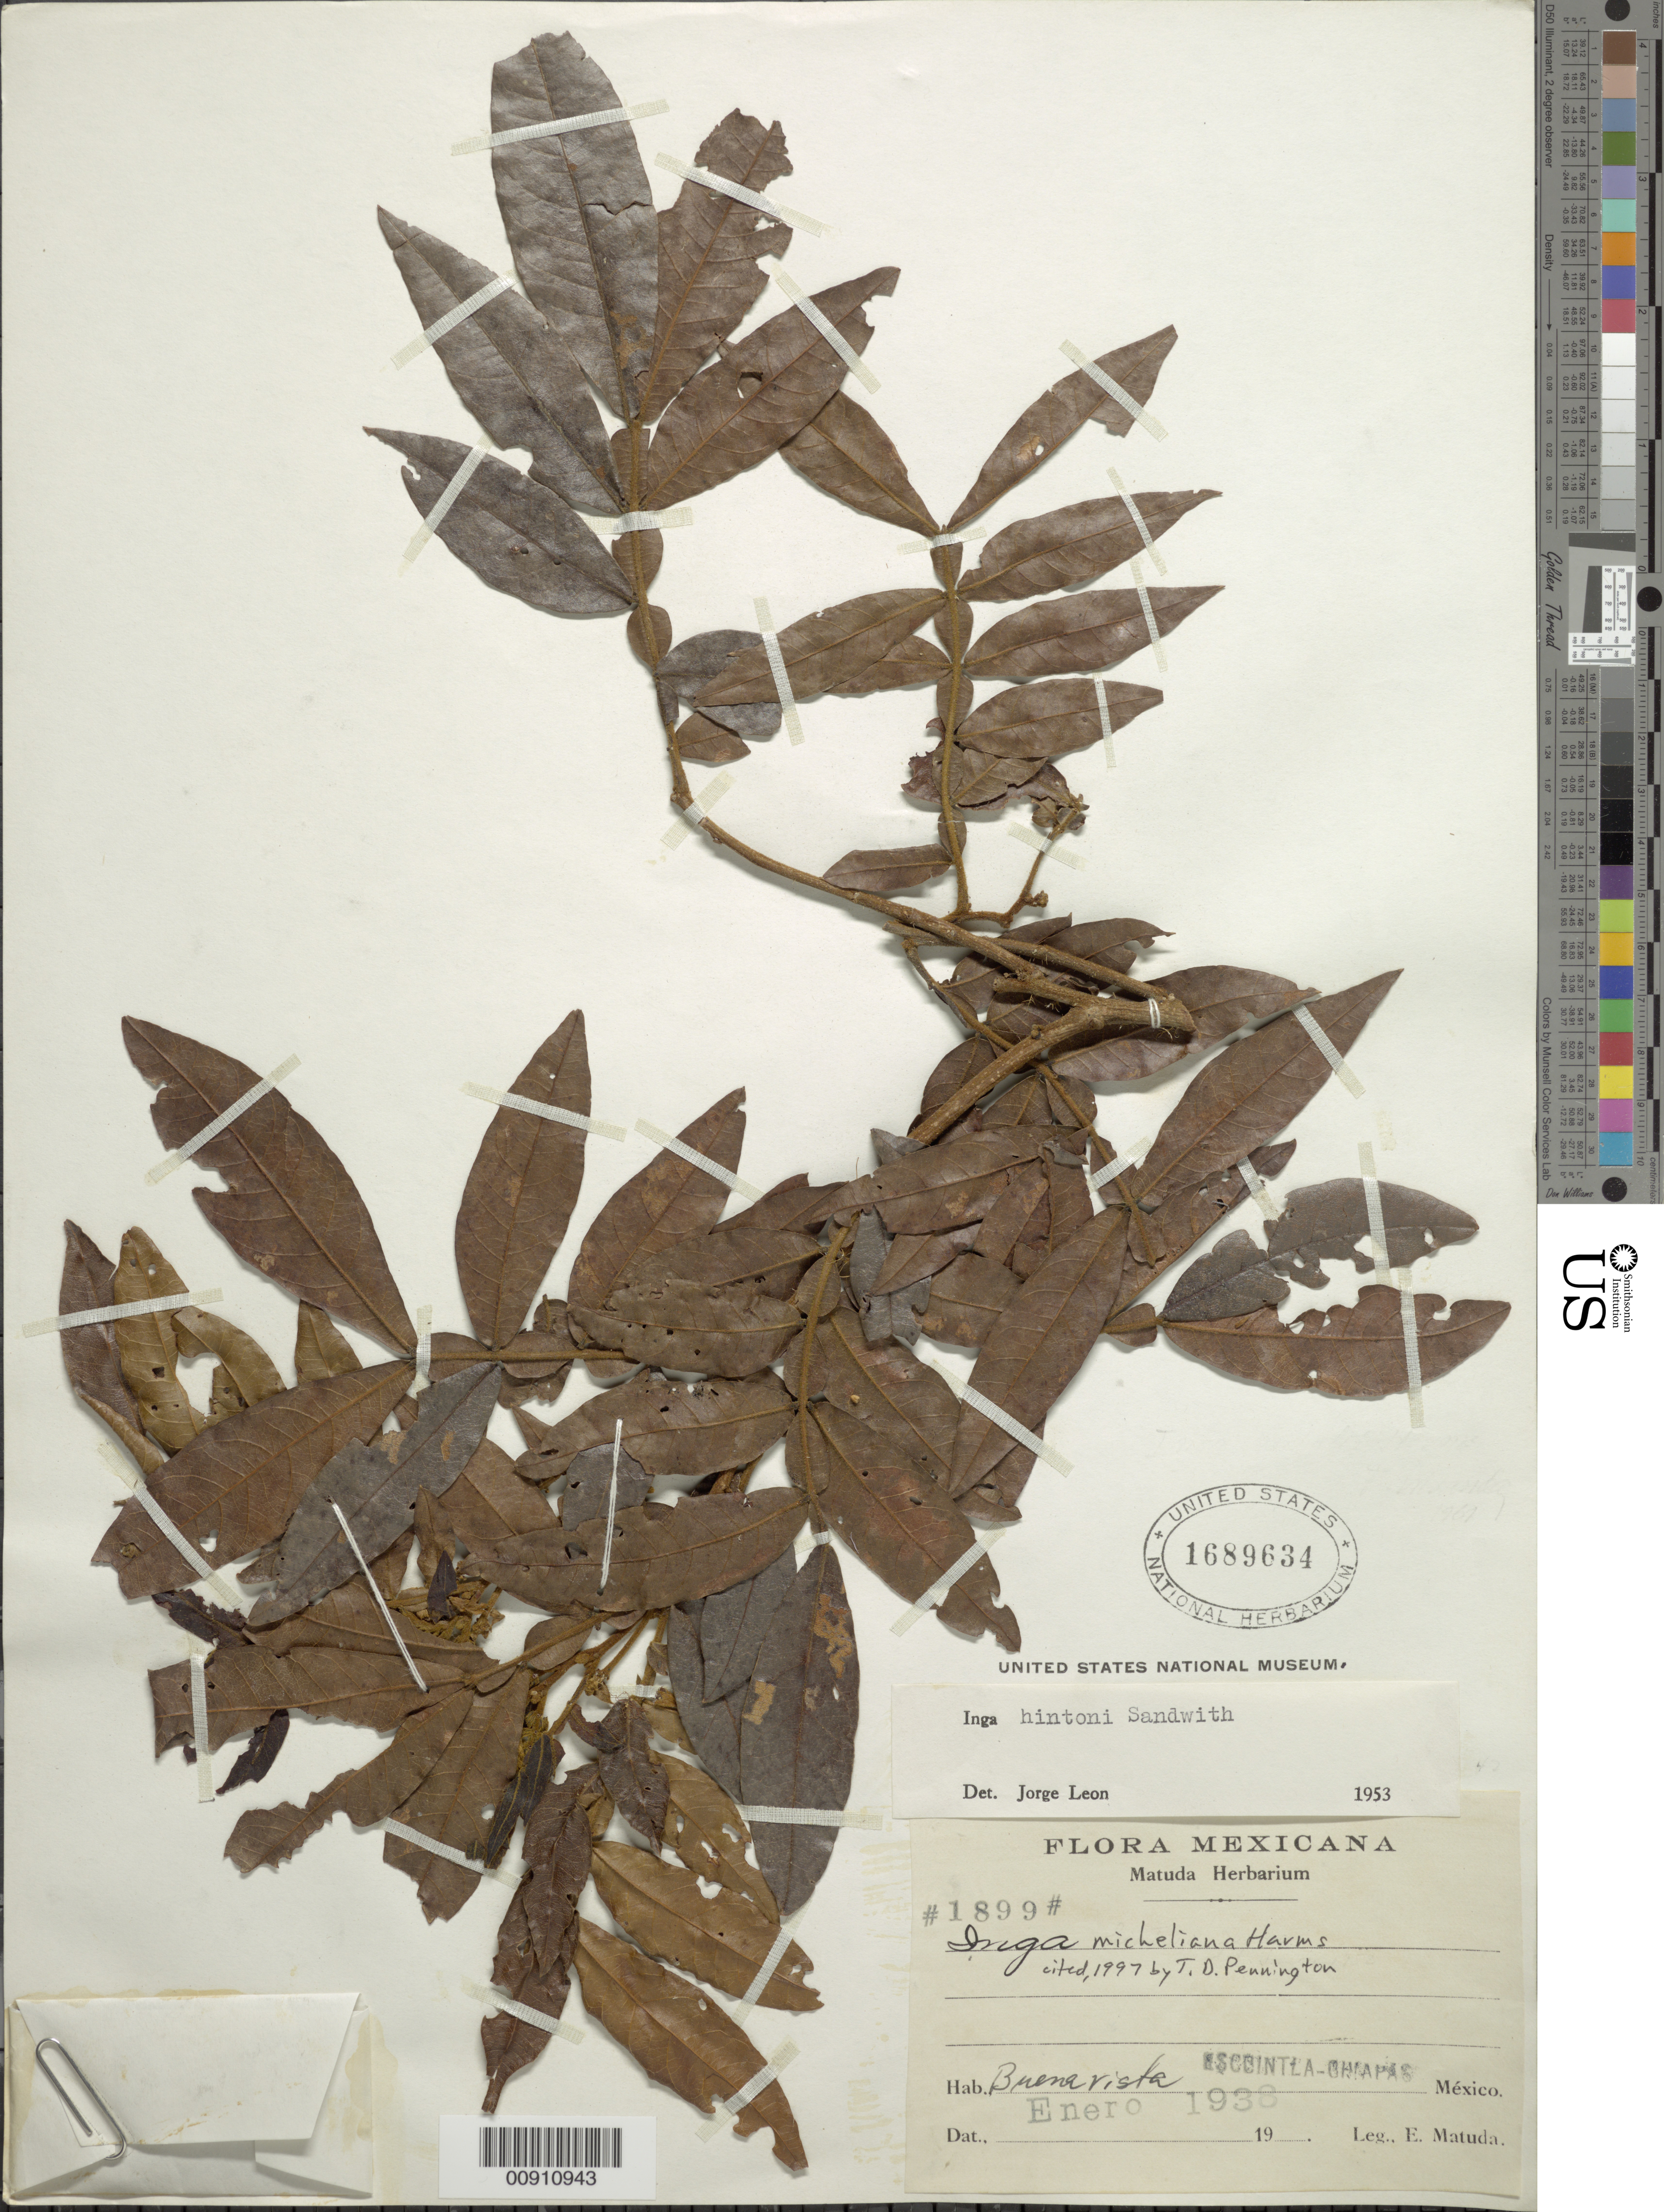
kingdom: Plantae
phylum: Tracheophyta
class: Magnoliopsida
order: Fabales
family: Fabaceae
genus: Inga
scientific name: Inga micheliana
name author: Harms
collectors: E. Matuda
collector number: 1899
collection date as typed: Jan 1938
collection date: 1938-01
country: Mexico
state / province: Chiapas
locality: Buenavista, Escuintla, Chiapas.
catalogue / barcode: US 1689634